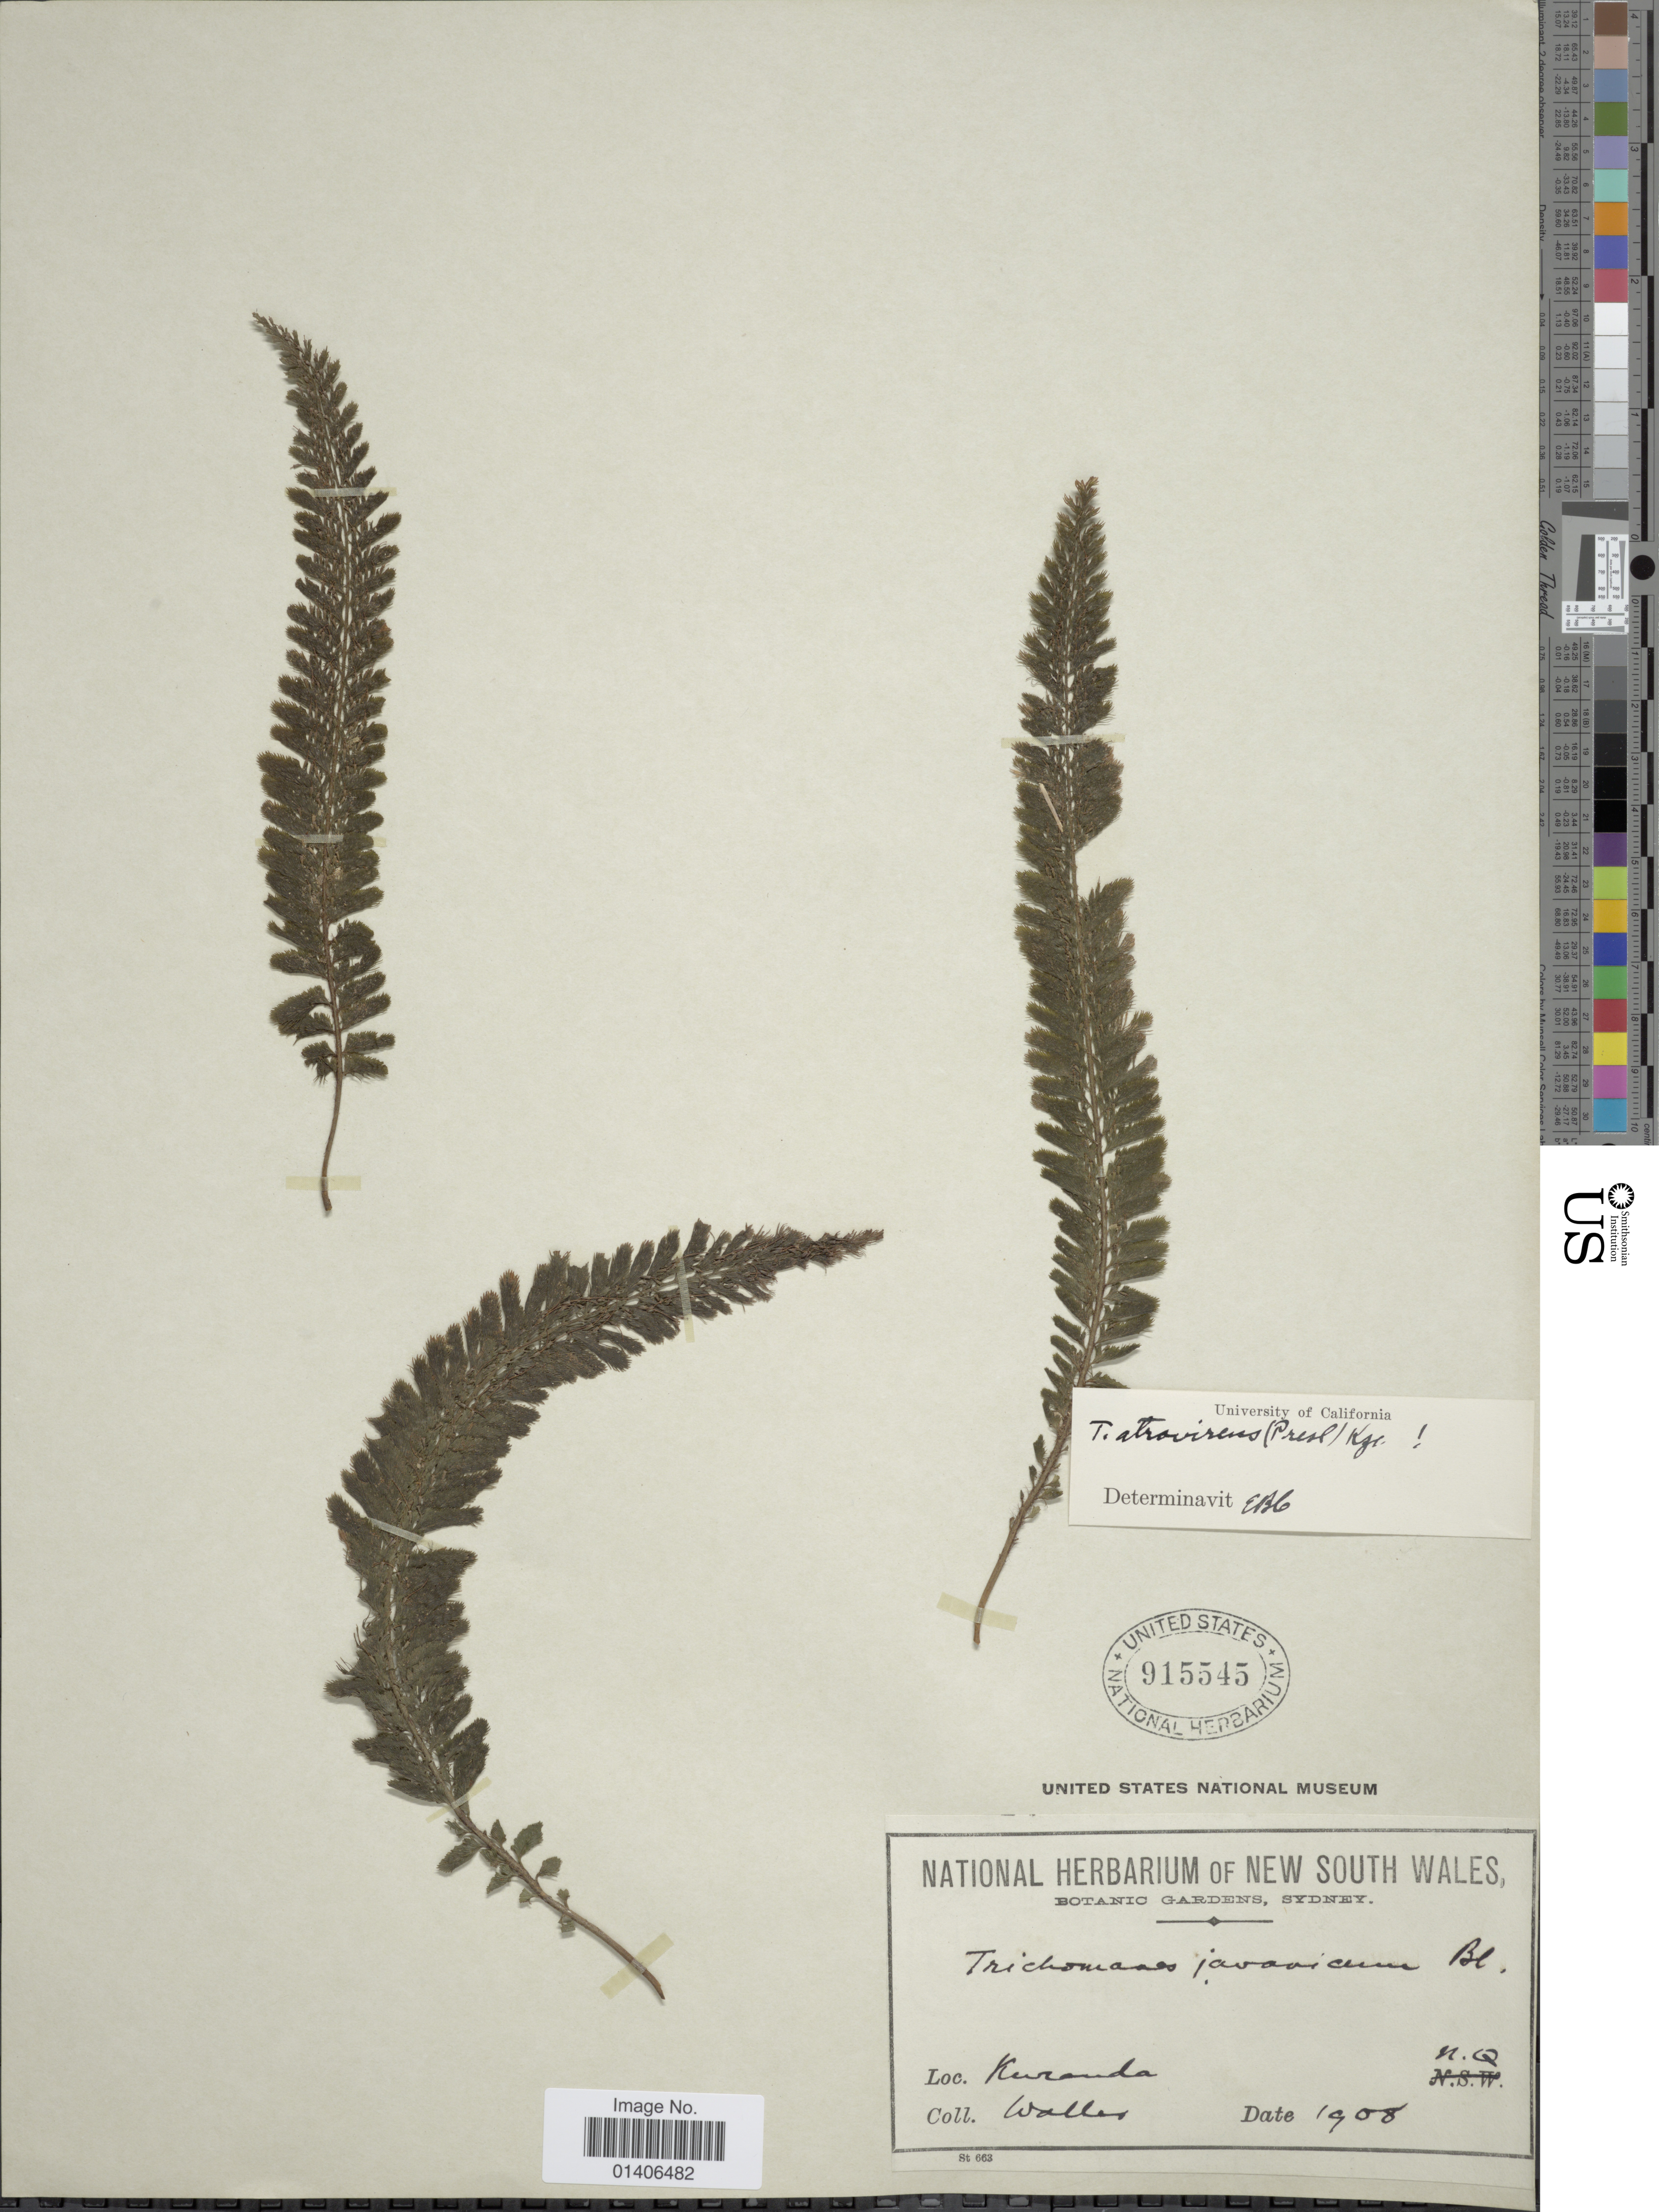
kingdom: Plantae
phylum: Tracheophyta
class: Polypodiopsida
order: Hymenophyllales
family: Hymenophyllaceae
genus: Cephalomanes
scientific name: Cephalomanes atrovirens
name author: C. Presl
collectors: -. Waller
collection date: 1908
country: Australia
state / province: Queensland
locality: Kuranda, N.Q.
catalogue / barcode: US 915545